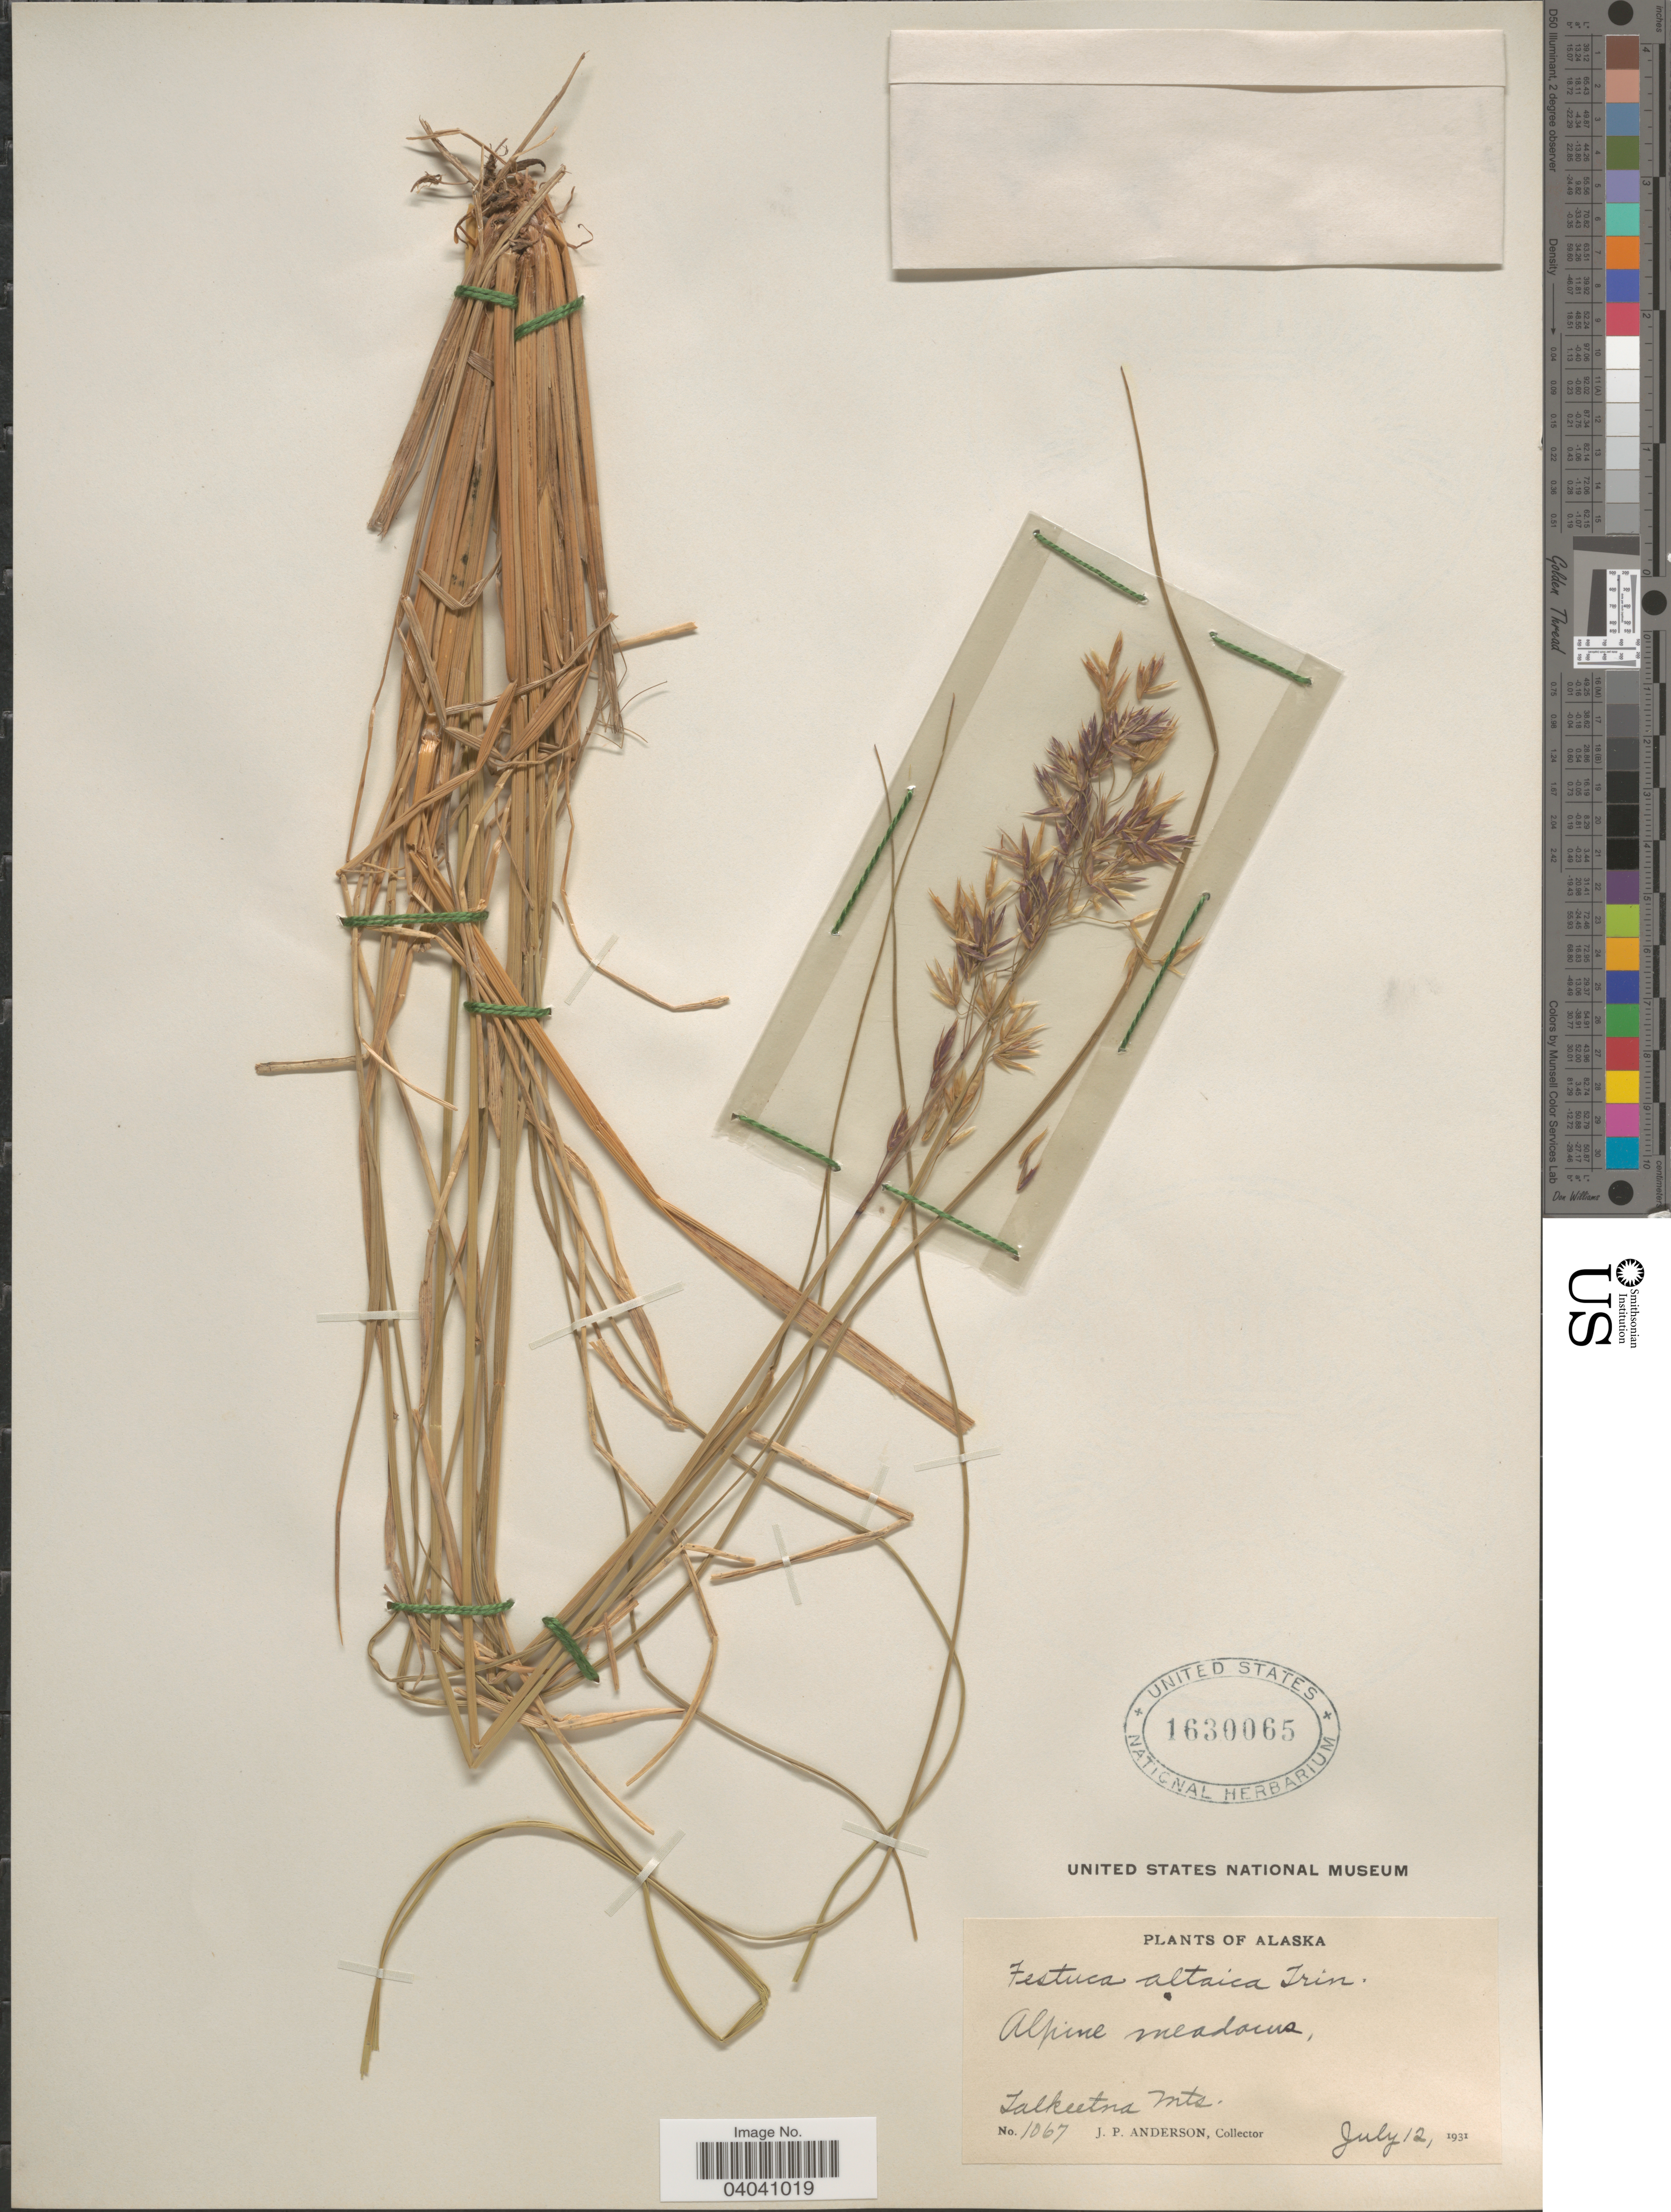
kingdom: Plantae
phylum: Tracheophyta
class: Liliopsida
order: Poales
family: Poaceae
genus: Festuca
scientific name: Festuca altaica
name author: Trin.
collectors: J. P. Anderson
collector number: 1067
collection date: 1931-07-12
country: United States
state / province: Alaska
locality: Alpine meadows, Talkeetna Mts.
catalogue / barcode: US 1630065